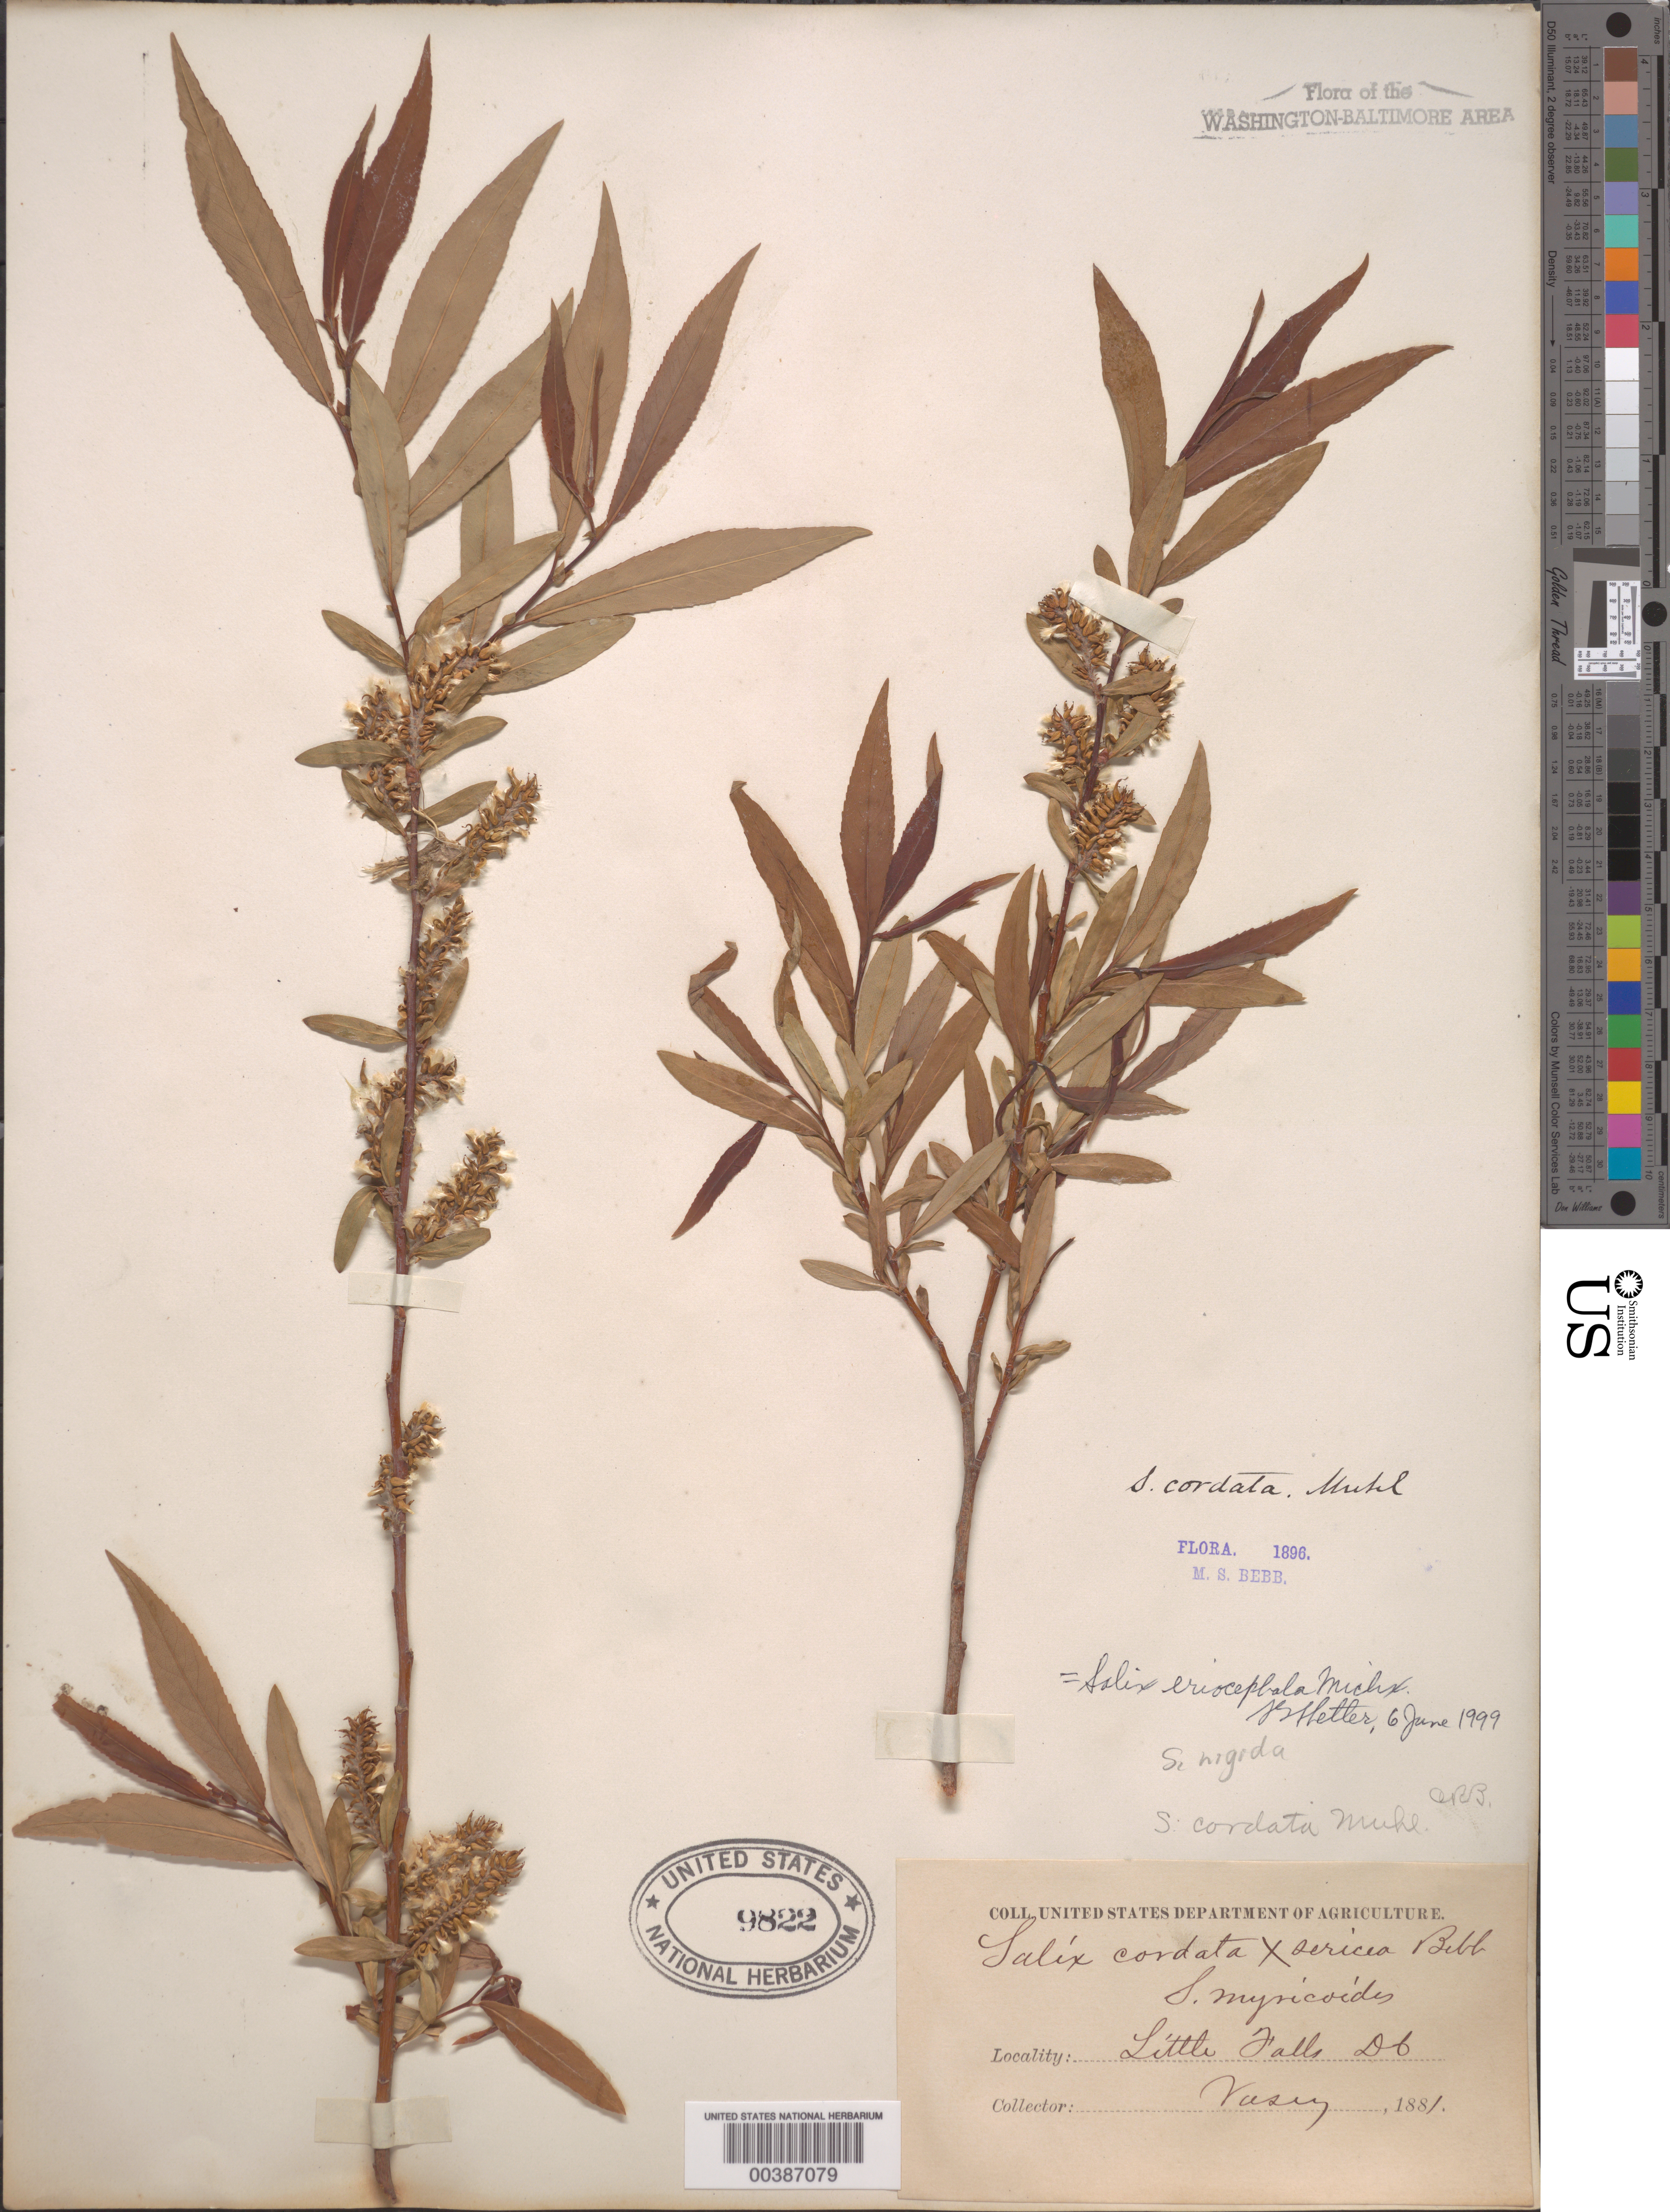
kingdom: Plantae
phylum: Tracheophyta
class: Magnoliopsida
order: Malpighiales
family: Salicaceae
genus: Salix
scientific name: Salix eriocephala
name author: Michx.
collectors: G. Vasey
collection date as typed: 1881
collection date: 1881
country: United States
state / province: District of Columbia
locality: Little Falls C. and O. Canal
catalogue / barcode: US 9822